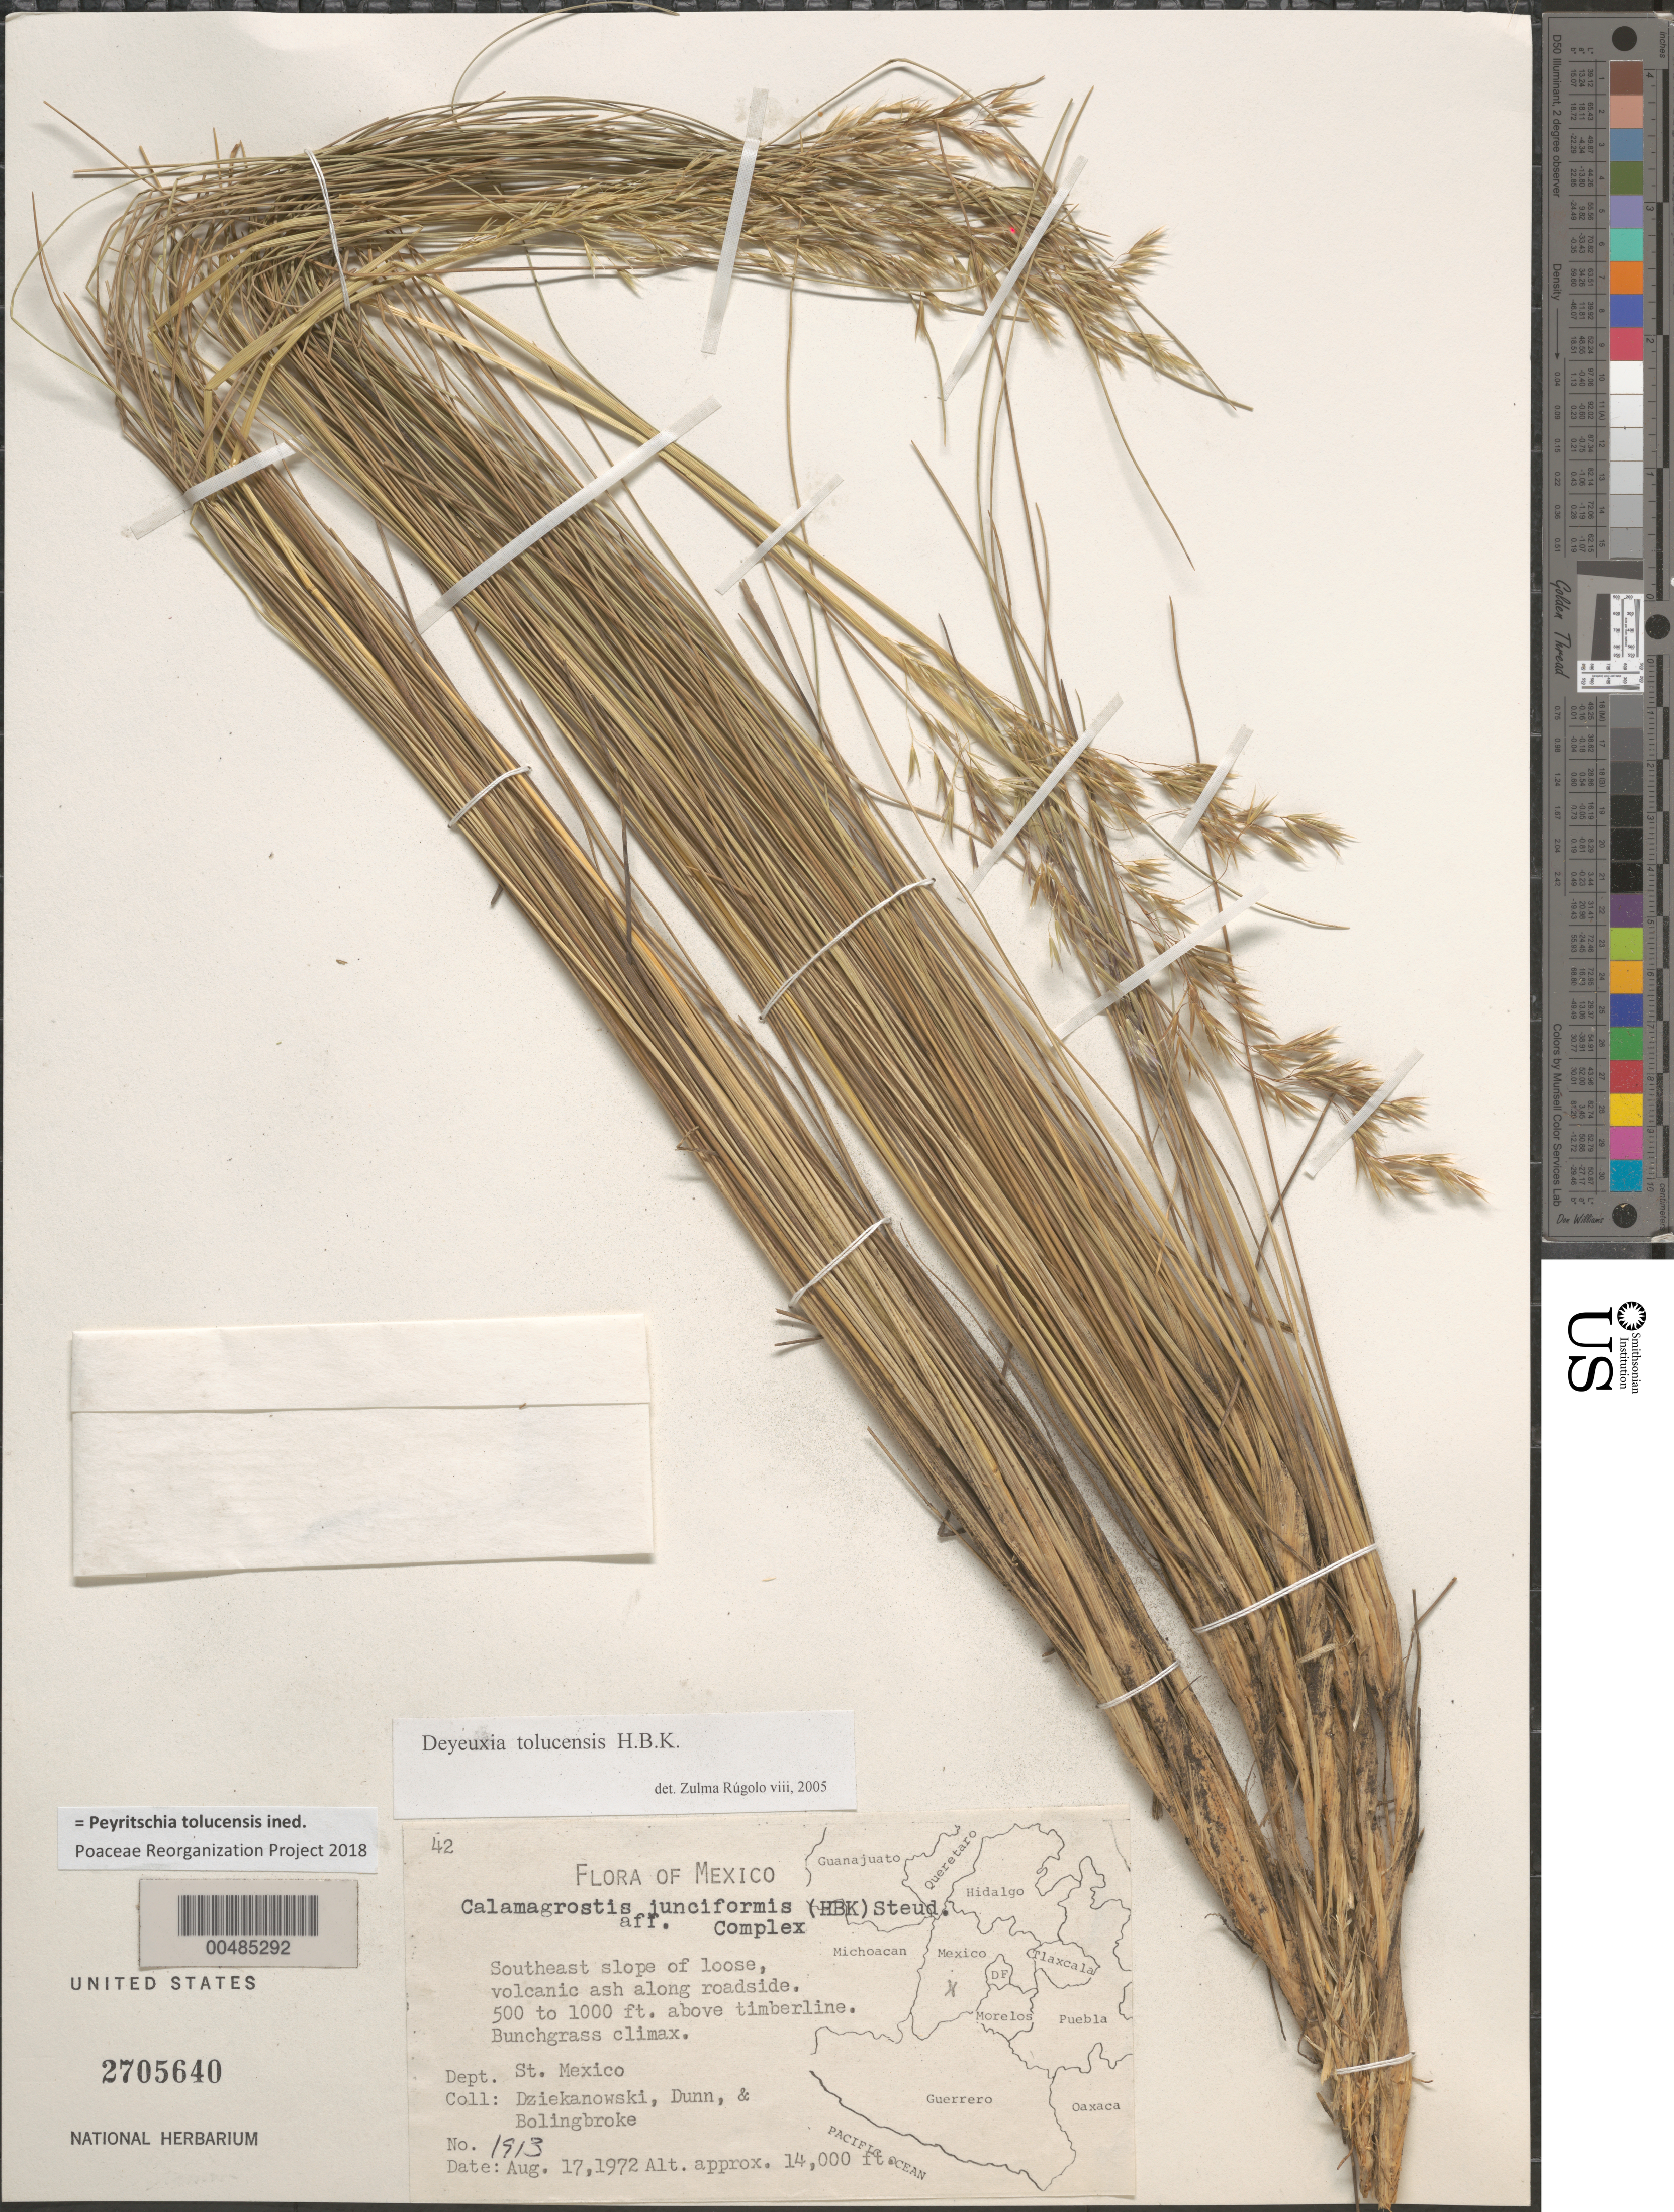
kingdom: Plantae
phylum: Tracheophyta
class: Liliopsida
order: Poales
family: Poaceae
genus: Peyritschia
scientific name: Peyritschia tolucensis ined.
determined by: Poaceae Reorganization Project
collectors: C. T. Dziekanowski et al.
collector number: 1913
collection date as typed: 17 Aug 1972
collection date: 1972-08-17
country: Mexico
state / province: México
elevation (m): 4267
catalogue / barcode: US 2705640